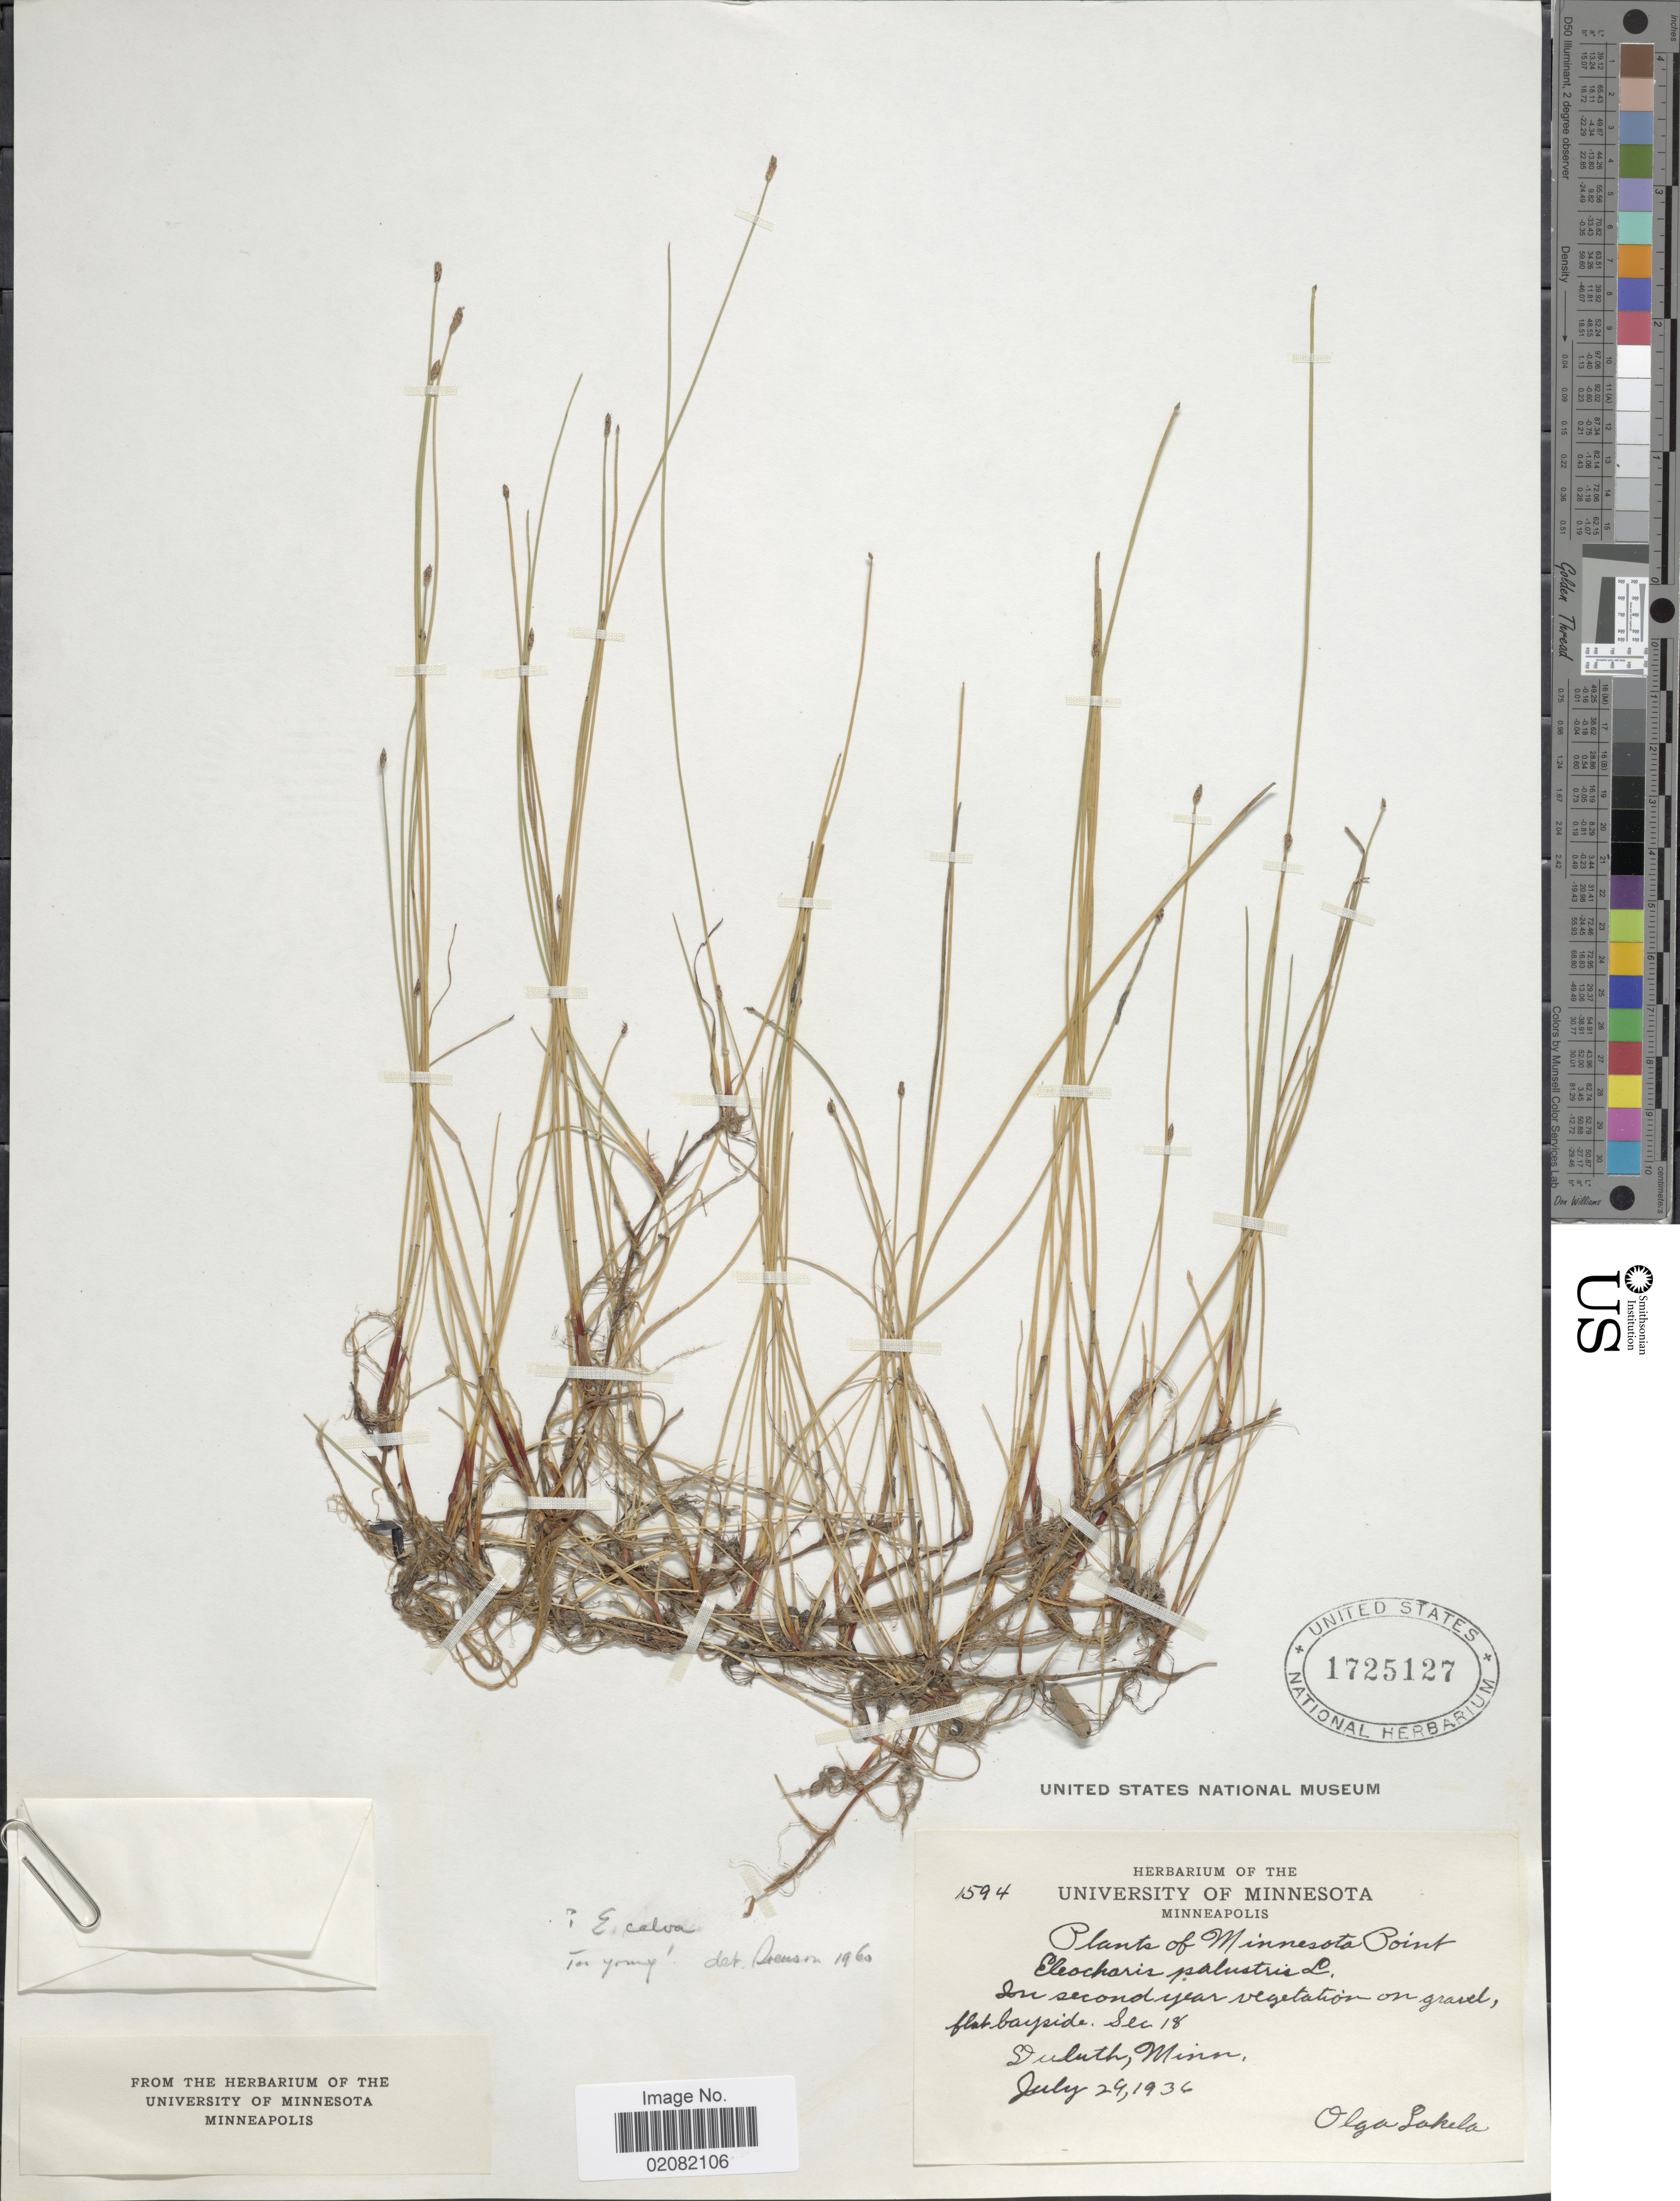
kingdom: Plantae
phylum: Tracheophyta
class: Liliopsida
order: Poales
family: Cyperaceae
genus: Eleocharis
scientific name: Eleocharis erythropoda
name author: Steud.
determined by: Smith, [Stanley] Galen [Galen]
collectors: O. K. Lakela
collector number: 1594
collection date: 1936-07-29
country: United States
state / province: Minnesota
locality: In second year vegetation on gravel, flat bayside. Sec 18, Duluth.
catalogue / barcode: US 1725127